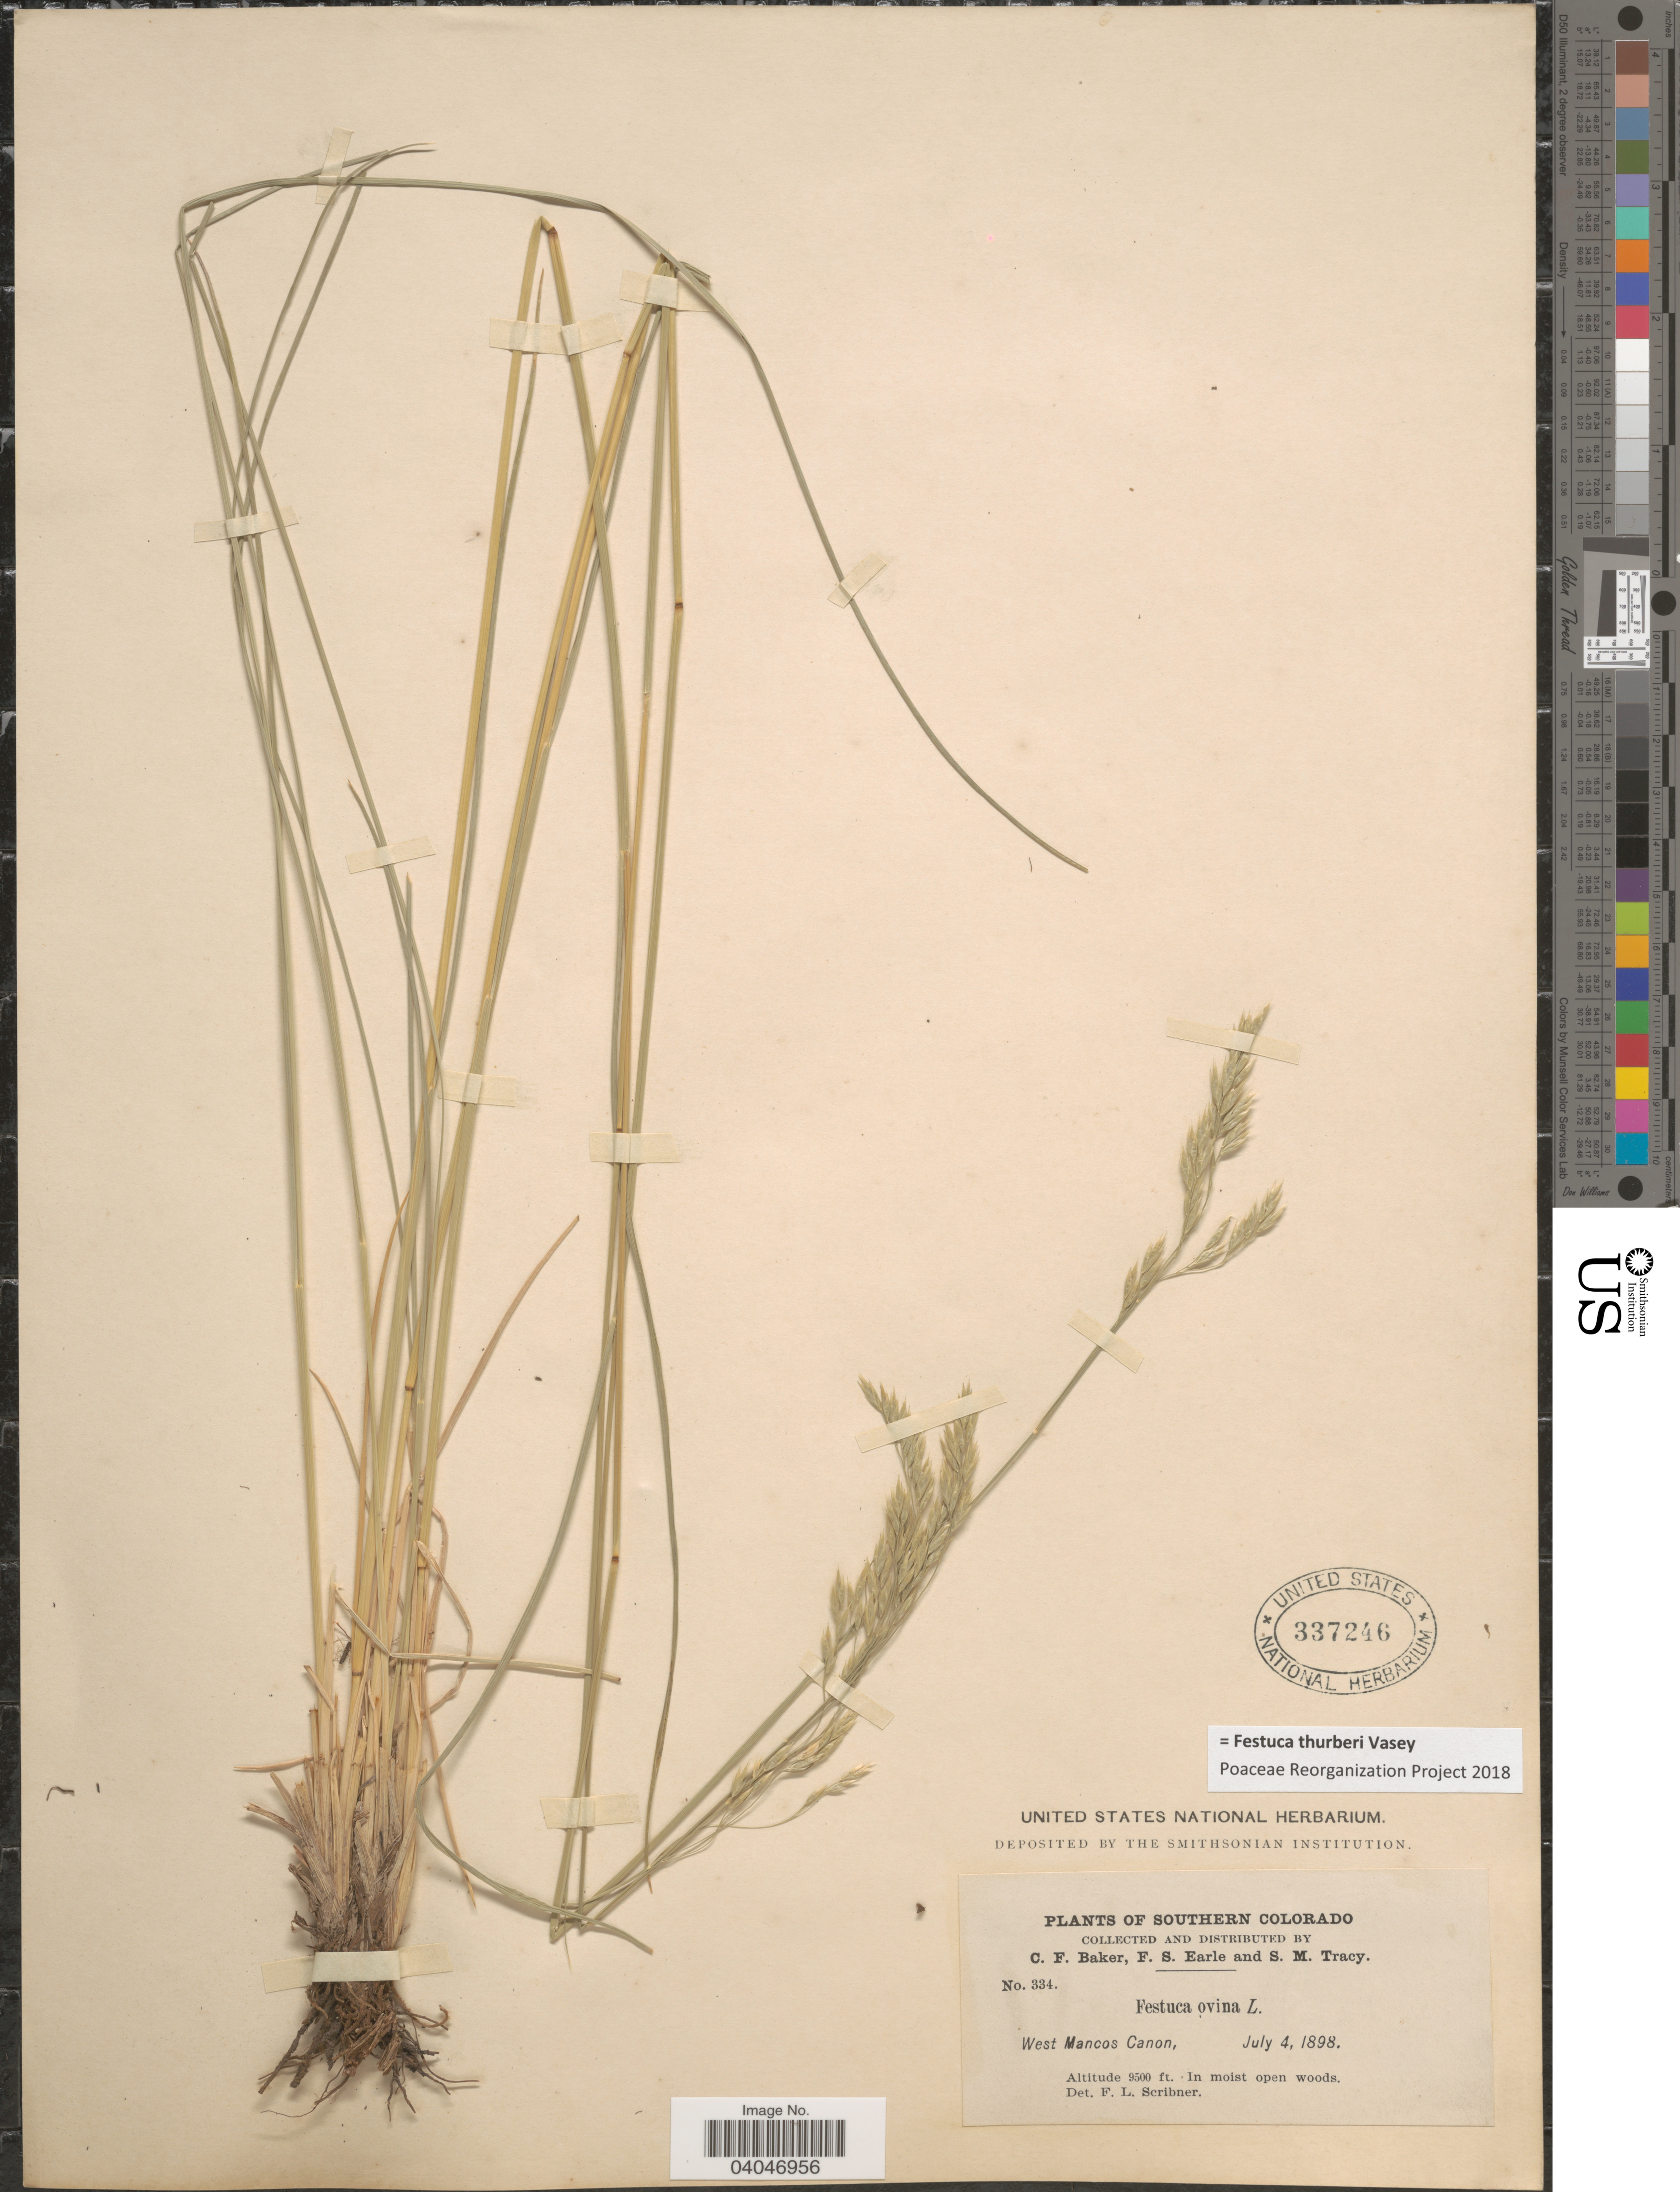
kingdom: Plantae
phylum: Tracheophyta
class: Liliopsida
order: Poales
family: Poaceae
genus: Festuca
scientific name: Festuca thurberi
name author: Vasey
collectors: C. F. Baker, F. S. Earle & S. M. Tracy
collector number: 334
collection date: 1898-07-04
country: United States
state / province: Colorado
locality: Southern Colorado. West Mancos Canon.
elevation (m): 2896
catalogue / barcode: US 337246